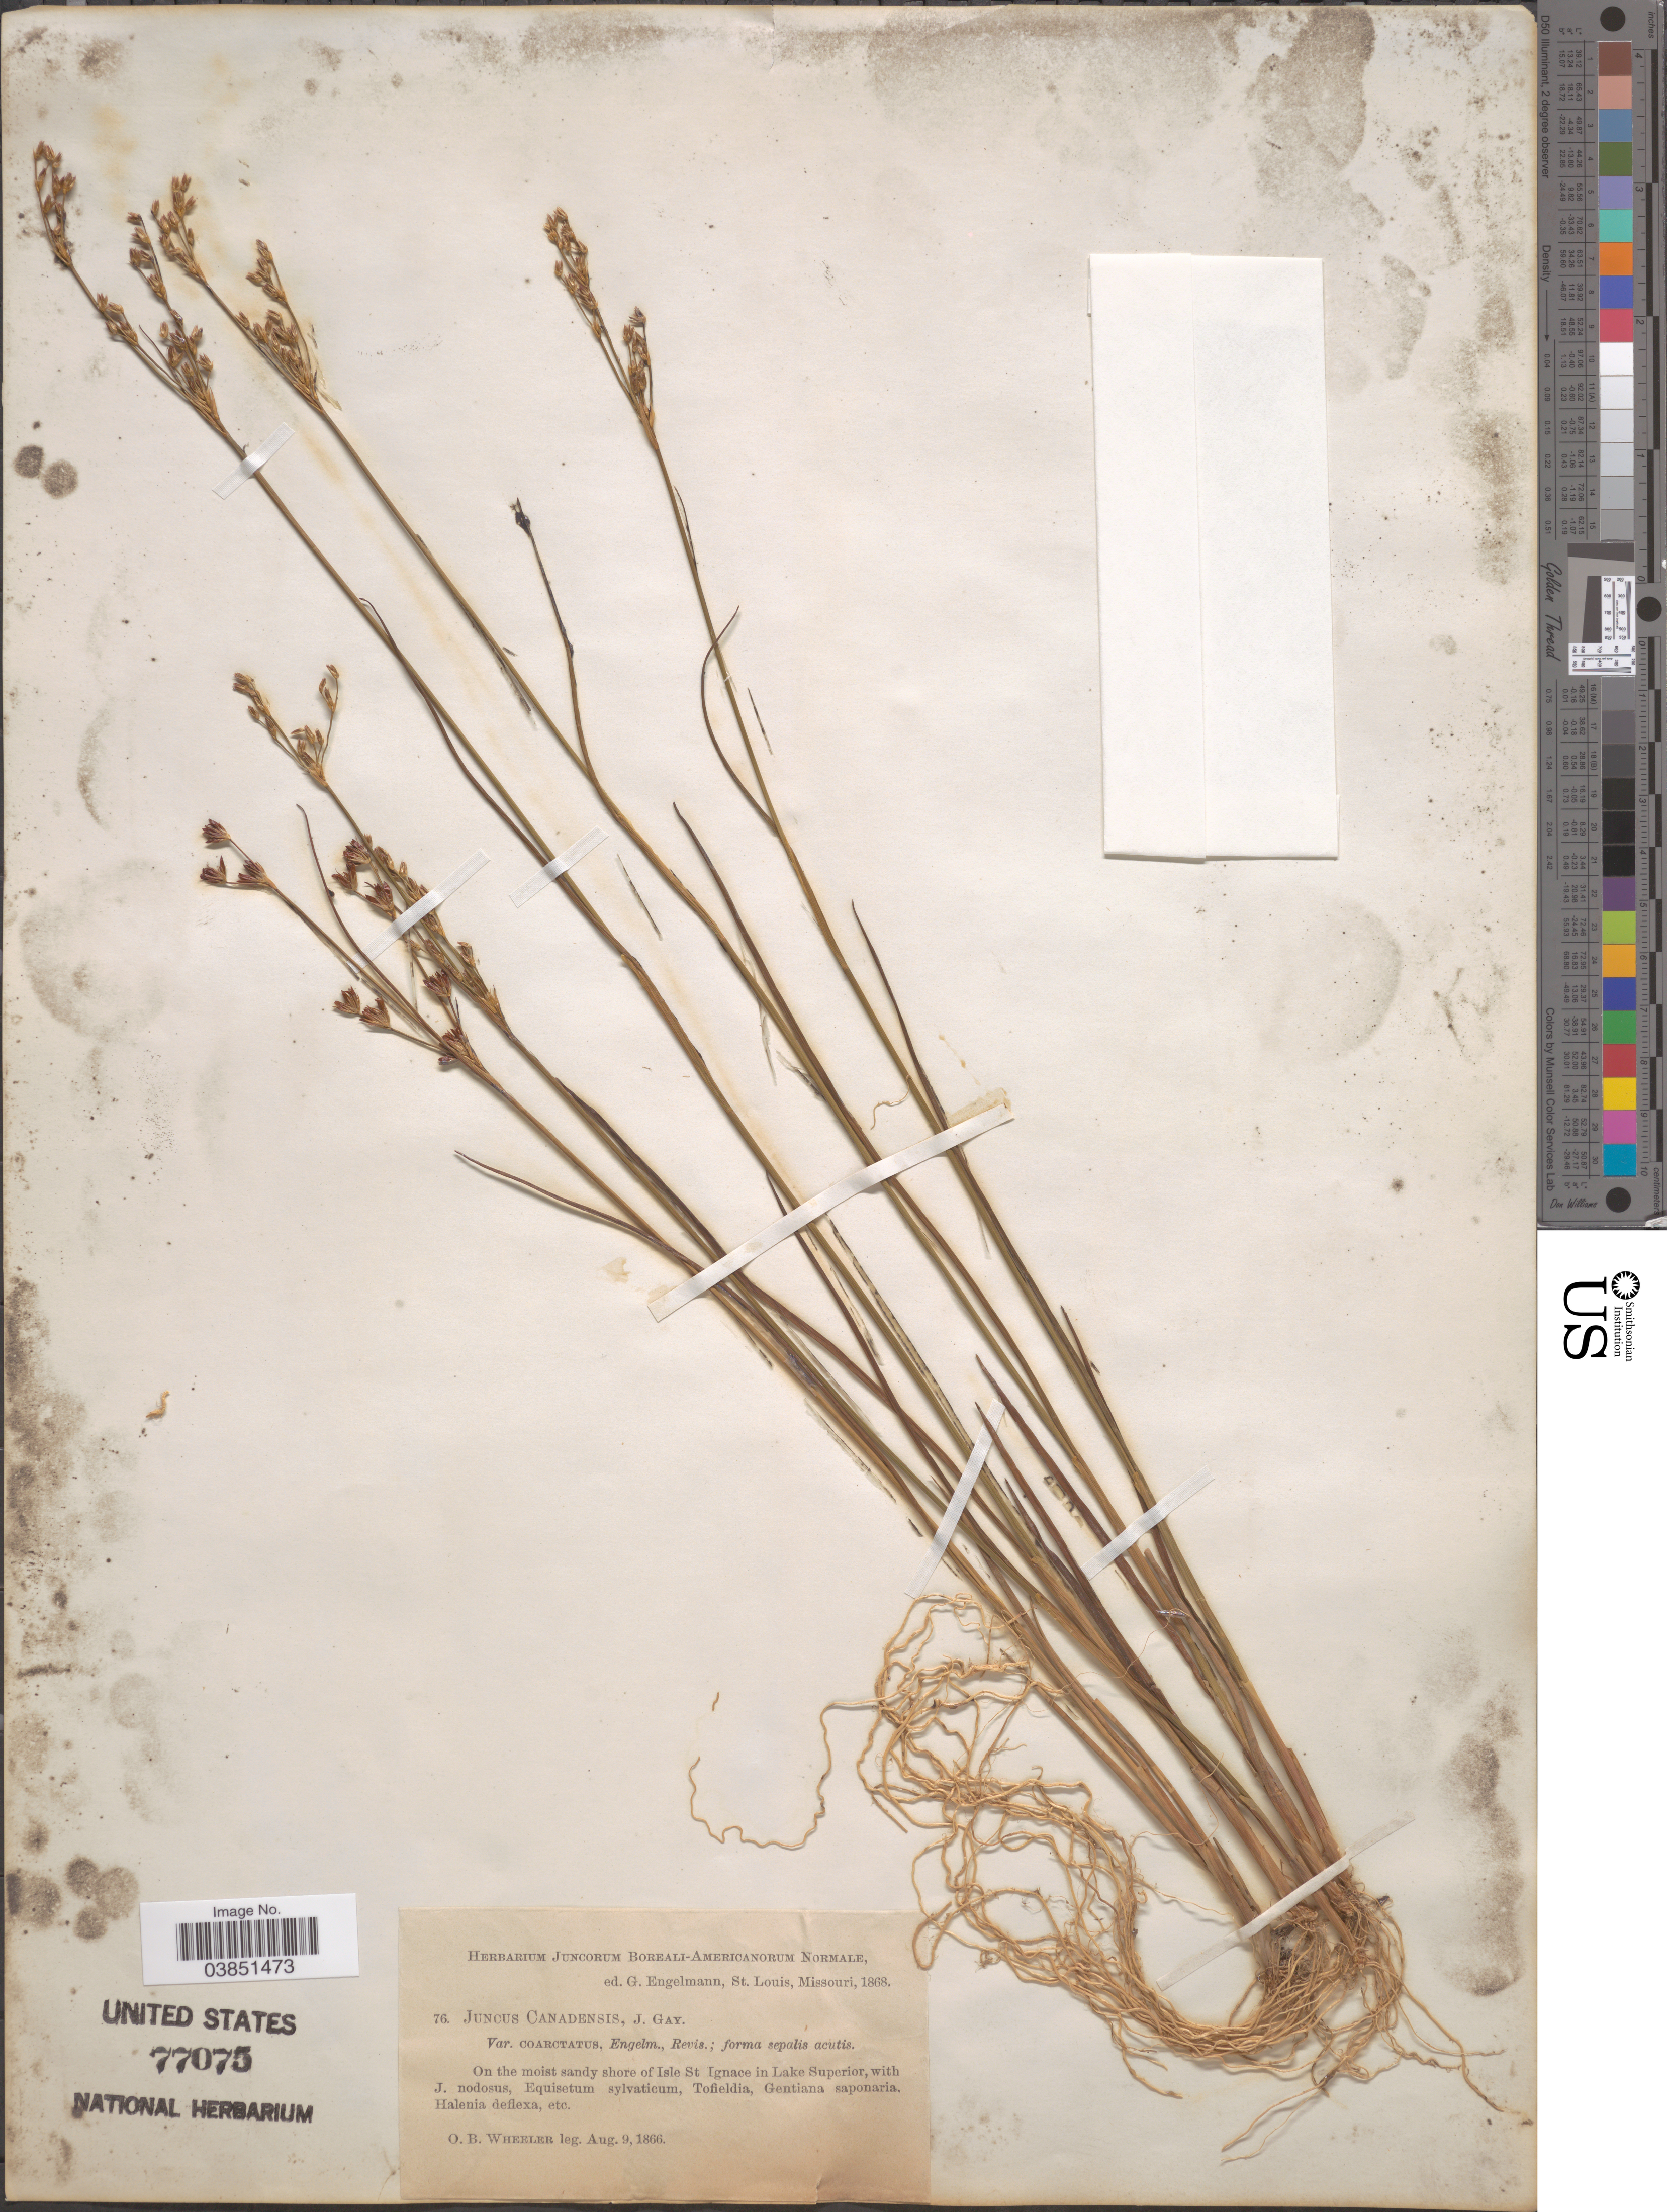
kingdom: Plantae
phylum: Tracheophyta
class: Liliopsida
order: Poales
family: Juncaceae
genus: Juncus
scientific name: Juncus canadensis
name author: J. Gay ex Laharpe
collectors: O. Wheeler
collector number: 76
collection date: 1866-08-09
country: Canada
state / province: Ontario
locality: Shore of Isle St Ignace in Lake Superior.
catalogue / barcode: US 77075